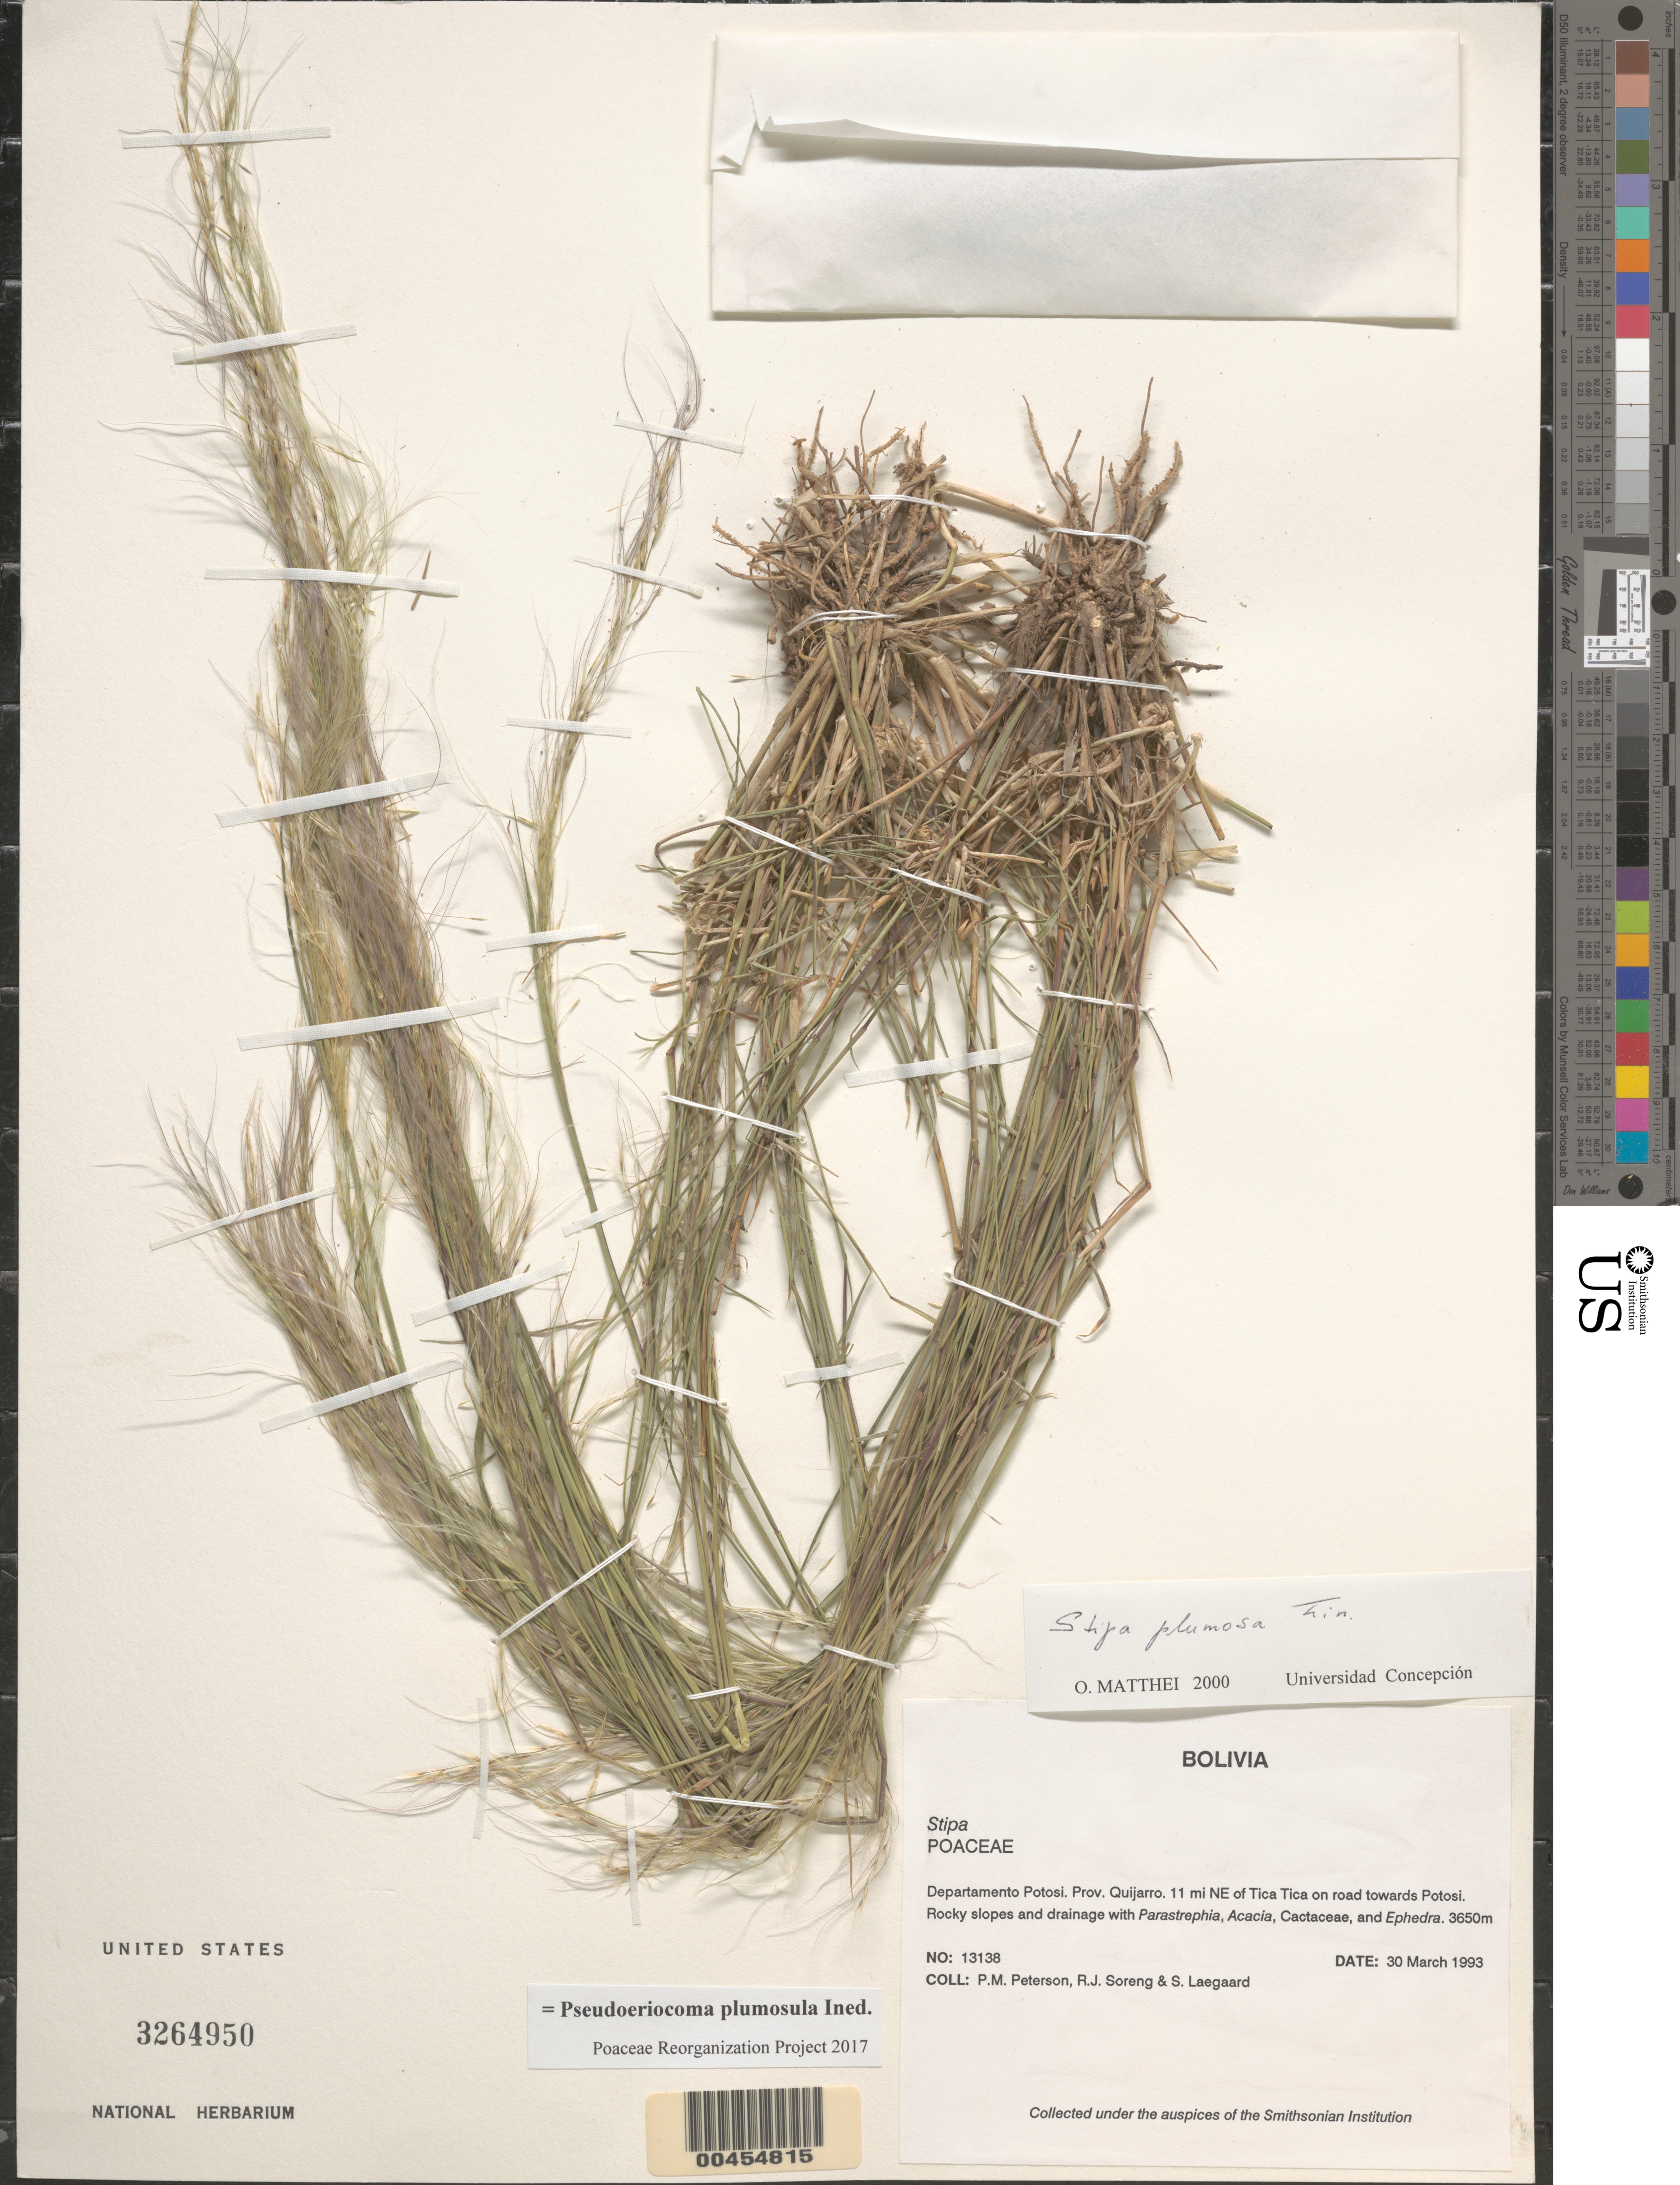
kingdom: Plantae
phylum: Tracheophyta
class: Liliopsida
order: Poales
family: Poaceae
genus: Pseudoeriocoma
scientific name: Pseudoeriocoma plumosula ined.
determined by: Poaceae Reorganization Project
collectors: P. M. Peterson, R. J. Soreng & S. Lægaard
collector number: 13138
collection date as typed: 30 Mar 1993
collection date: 1993-03-30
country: Bolivia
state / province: Potosí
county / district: Quijarro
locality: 11 mi NE of Tica Tica on road towards Potosi.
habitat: Rocky slopes and drainage with Parastrephia, Acacia, Cactaceae, and Ephedra.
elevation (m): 3650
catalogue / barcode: US 3264950